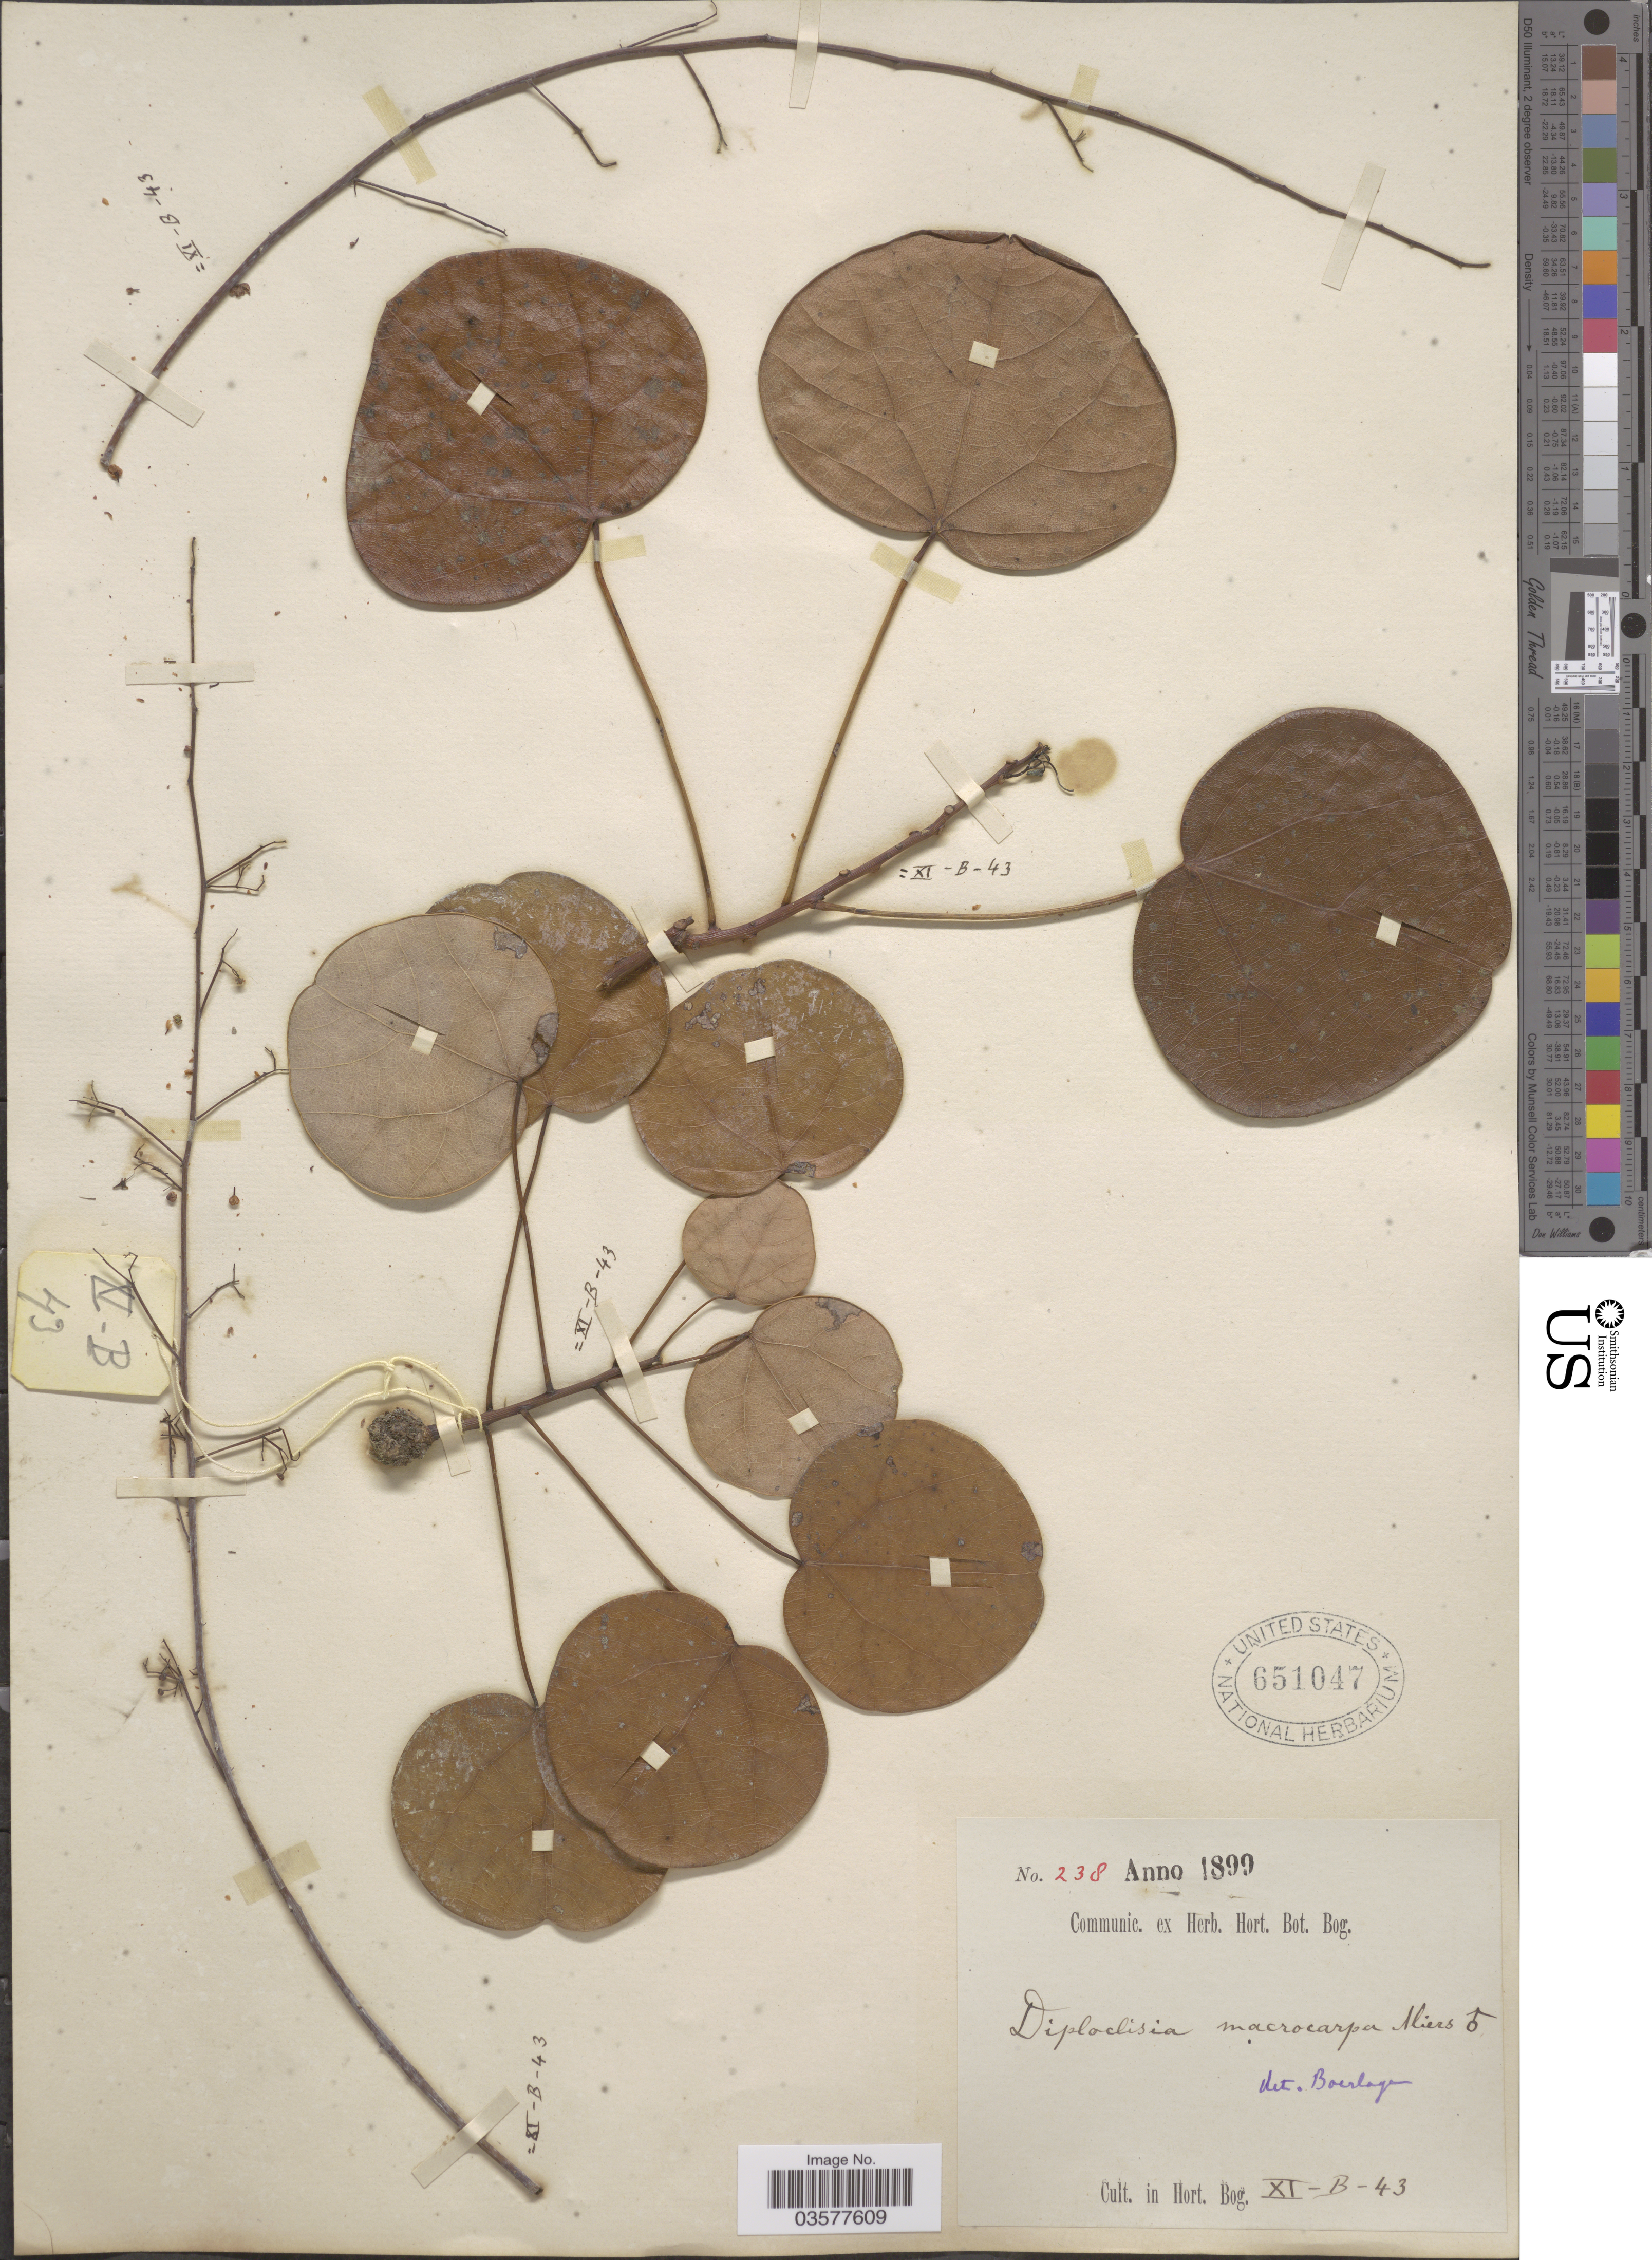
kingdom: Plantae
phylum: Tracheophyta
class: Magnoliopsida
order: Ranunculales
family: Menispermaceae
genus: Diploclisia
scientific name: Diploclisia glaucescens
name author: (Blume) Diels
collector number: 238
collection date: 1899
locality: Cult. in Hort. Bog. XI-B-43 [unsure placement]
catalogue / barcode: US 651047